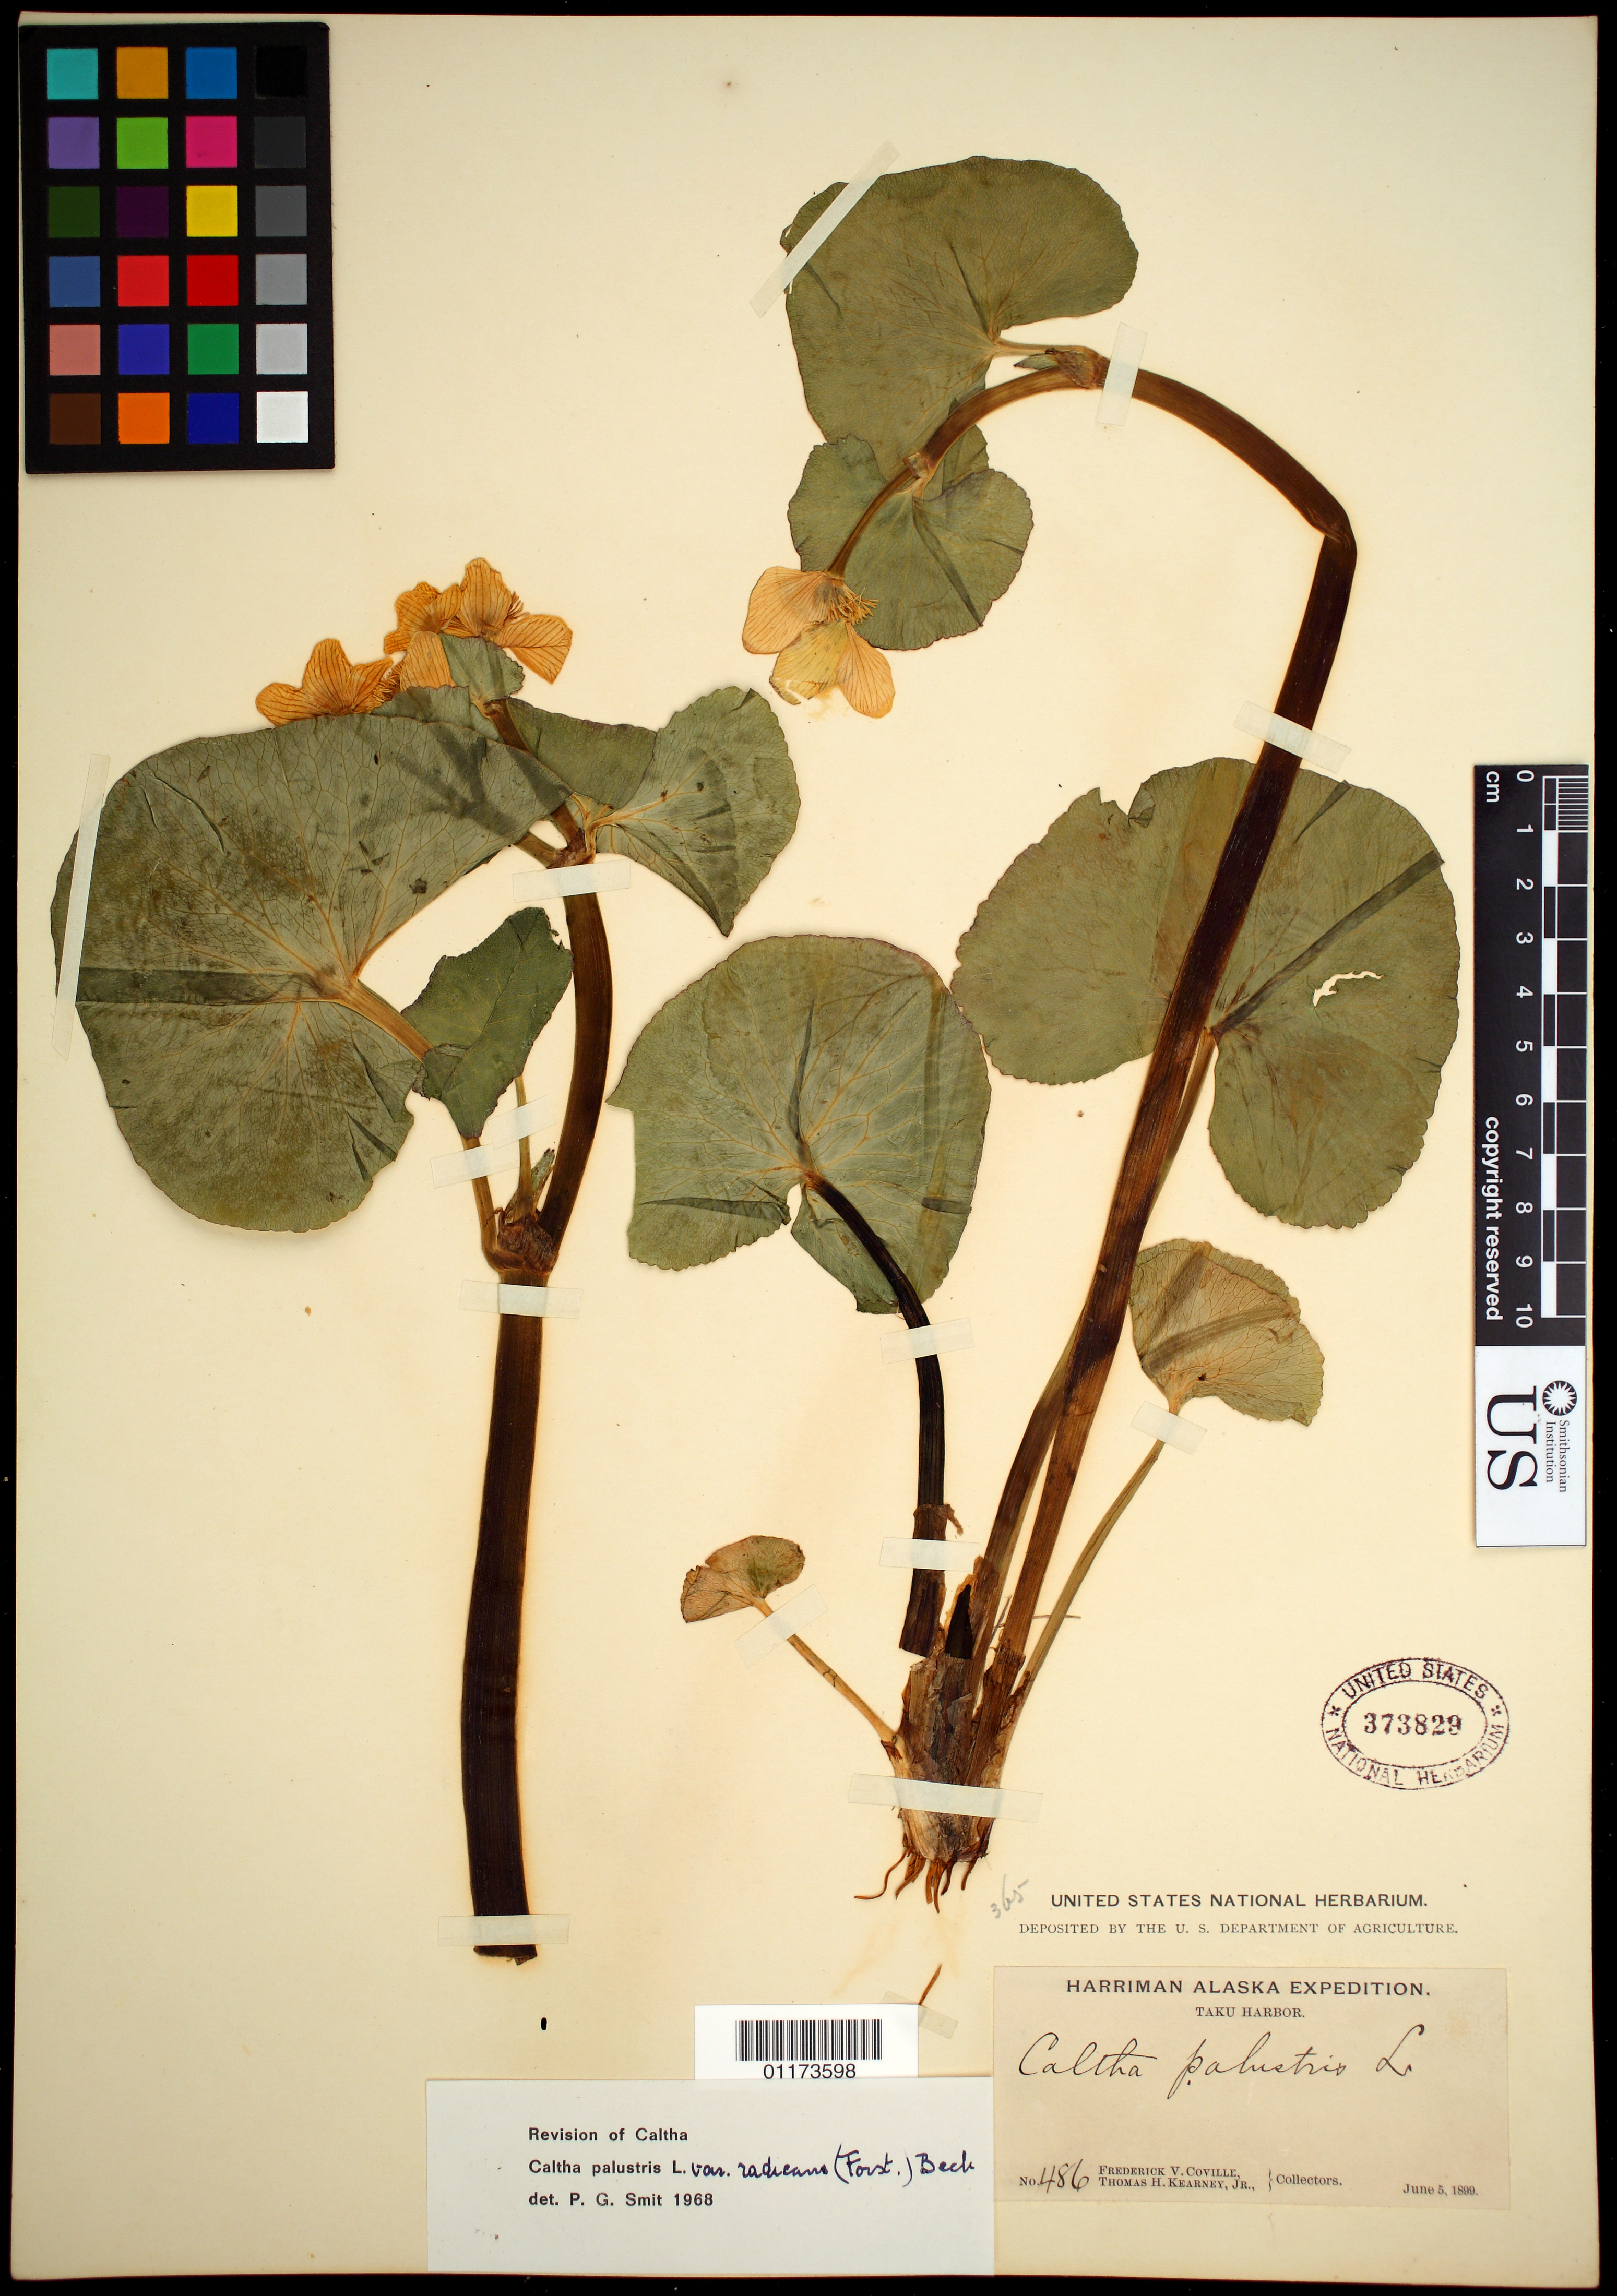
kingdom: Plantae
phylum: Tracheophyta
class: Magnoliopsida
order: Ranunculales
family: Ranunculaceae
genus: Caltha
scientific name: Caltha palustris var. radicans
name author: (T.F. Forst) Beck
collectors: F. V. Coville & T. H. Kearney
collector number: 486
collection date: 1899-06-05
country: United States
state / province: Alaska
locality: Taku Harbor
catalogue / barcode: US 373829